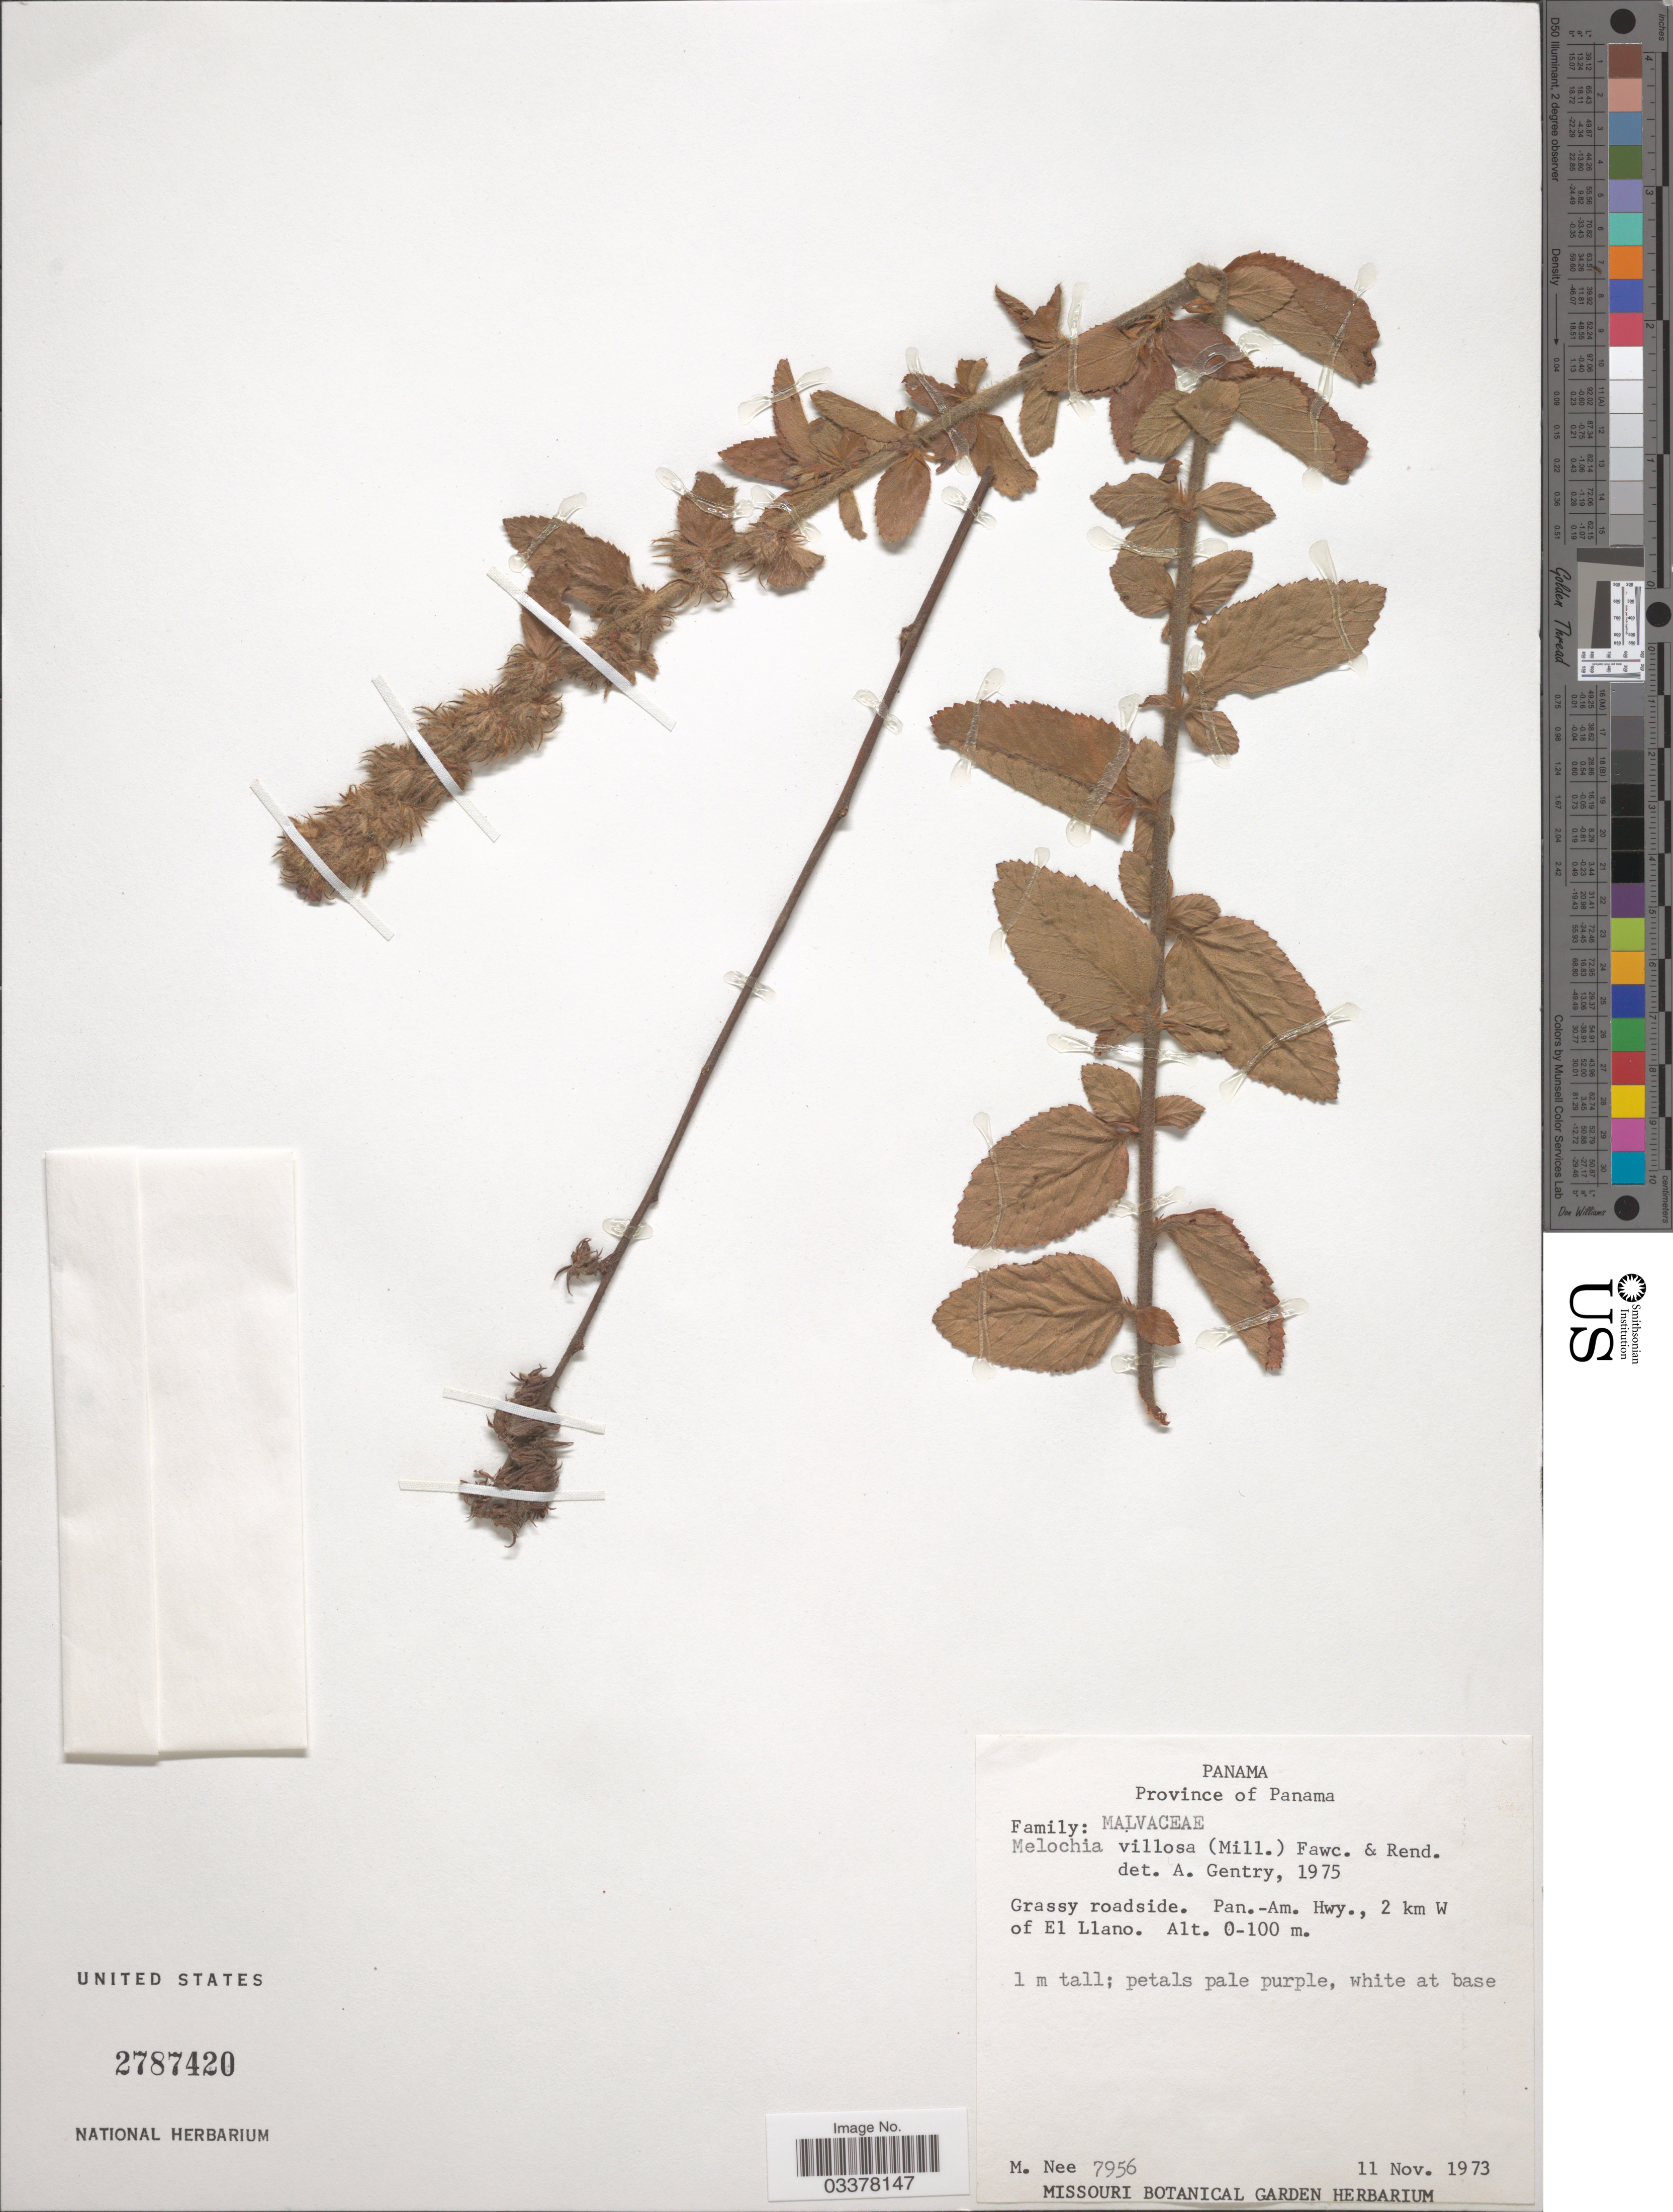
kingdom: Plantae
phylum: Tracheophyta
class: Magnoliopsida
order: Malvales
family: Malvaceae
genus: Melochia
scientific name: Melochia spicata var. spicata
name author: (L.) Fryxell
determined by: Dorr, L. J., (BOT), Smithsonian Institution - National Museum of Natural History (UNITED STATES)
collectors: M. Nee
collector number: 7956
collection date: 1973-11-11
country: Panama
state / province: Panamá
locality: Pan.-Am. Hwy., 2 km W of El Llando.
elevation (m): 0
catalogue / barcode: US 2787420